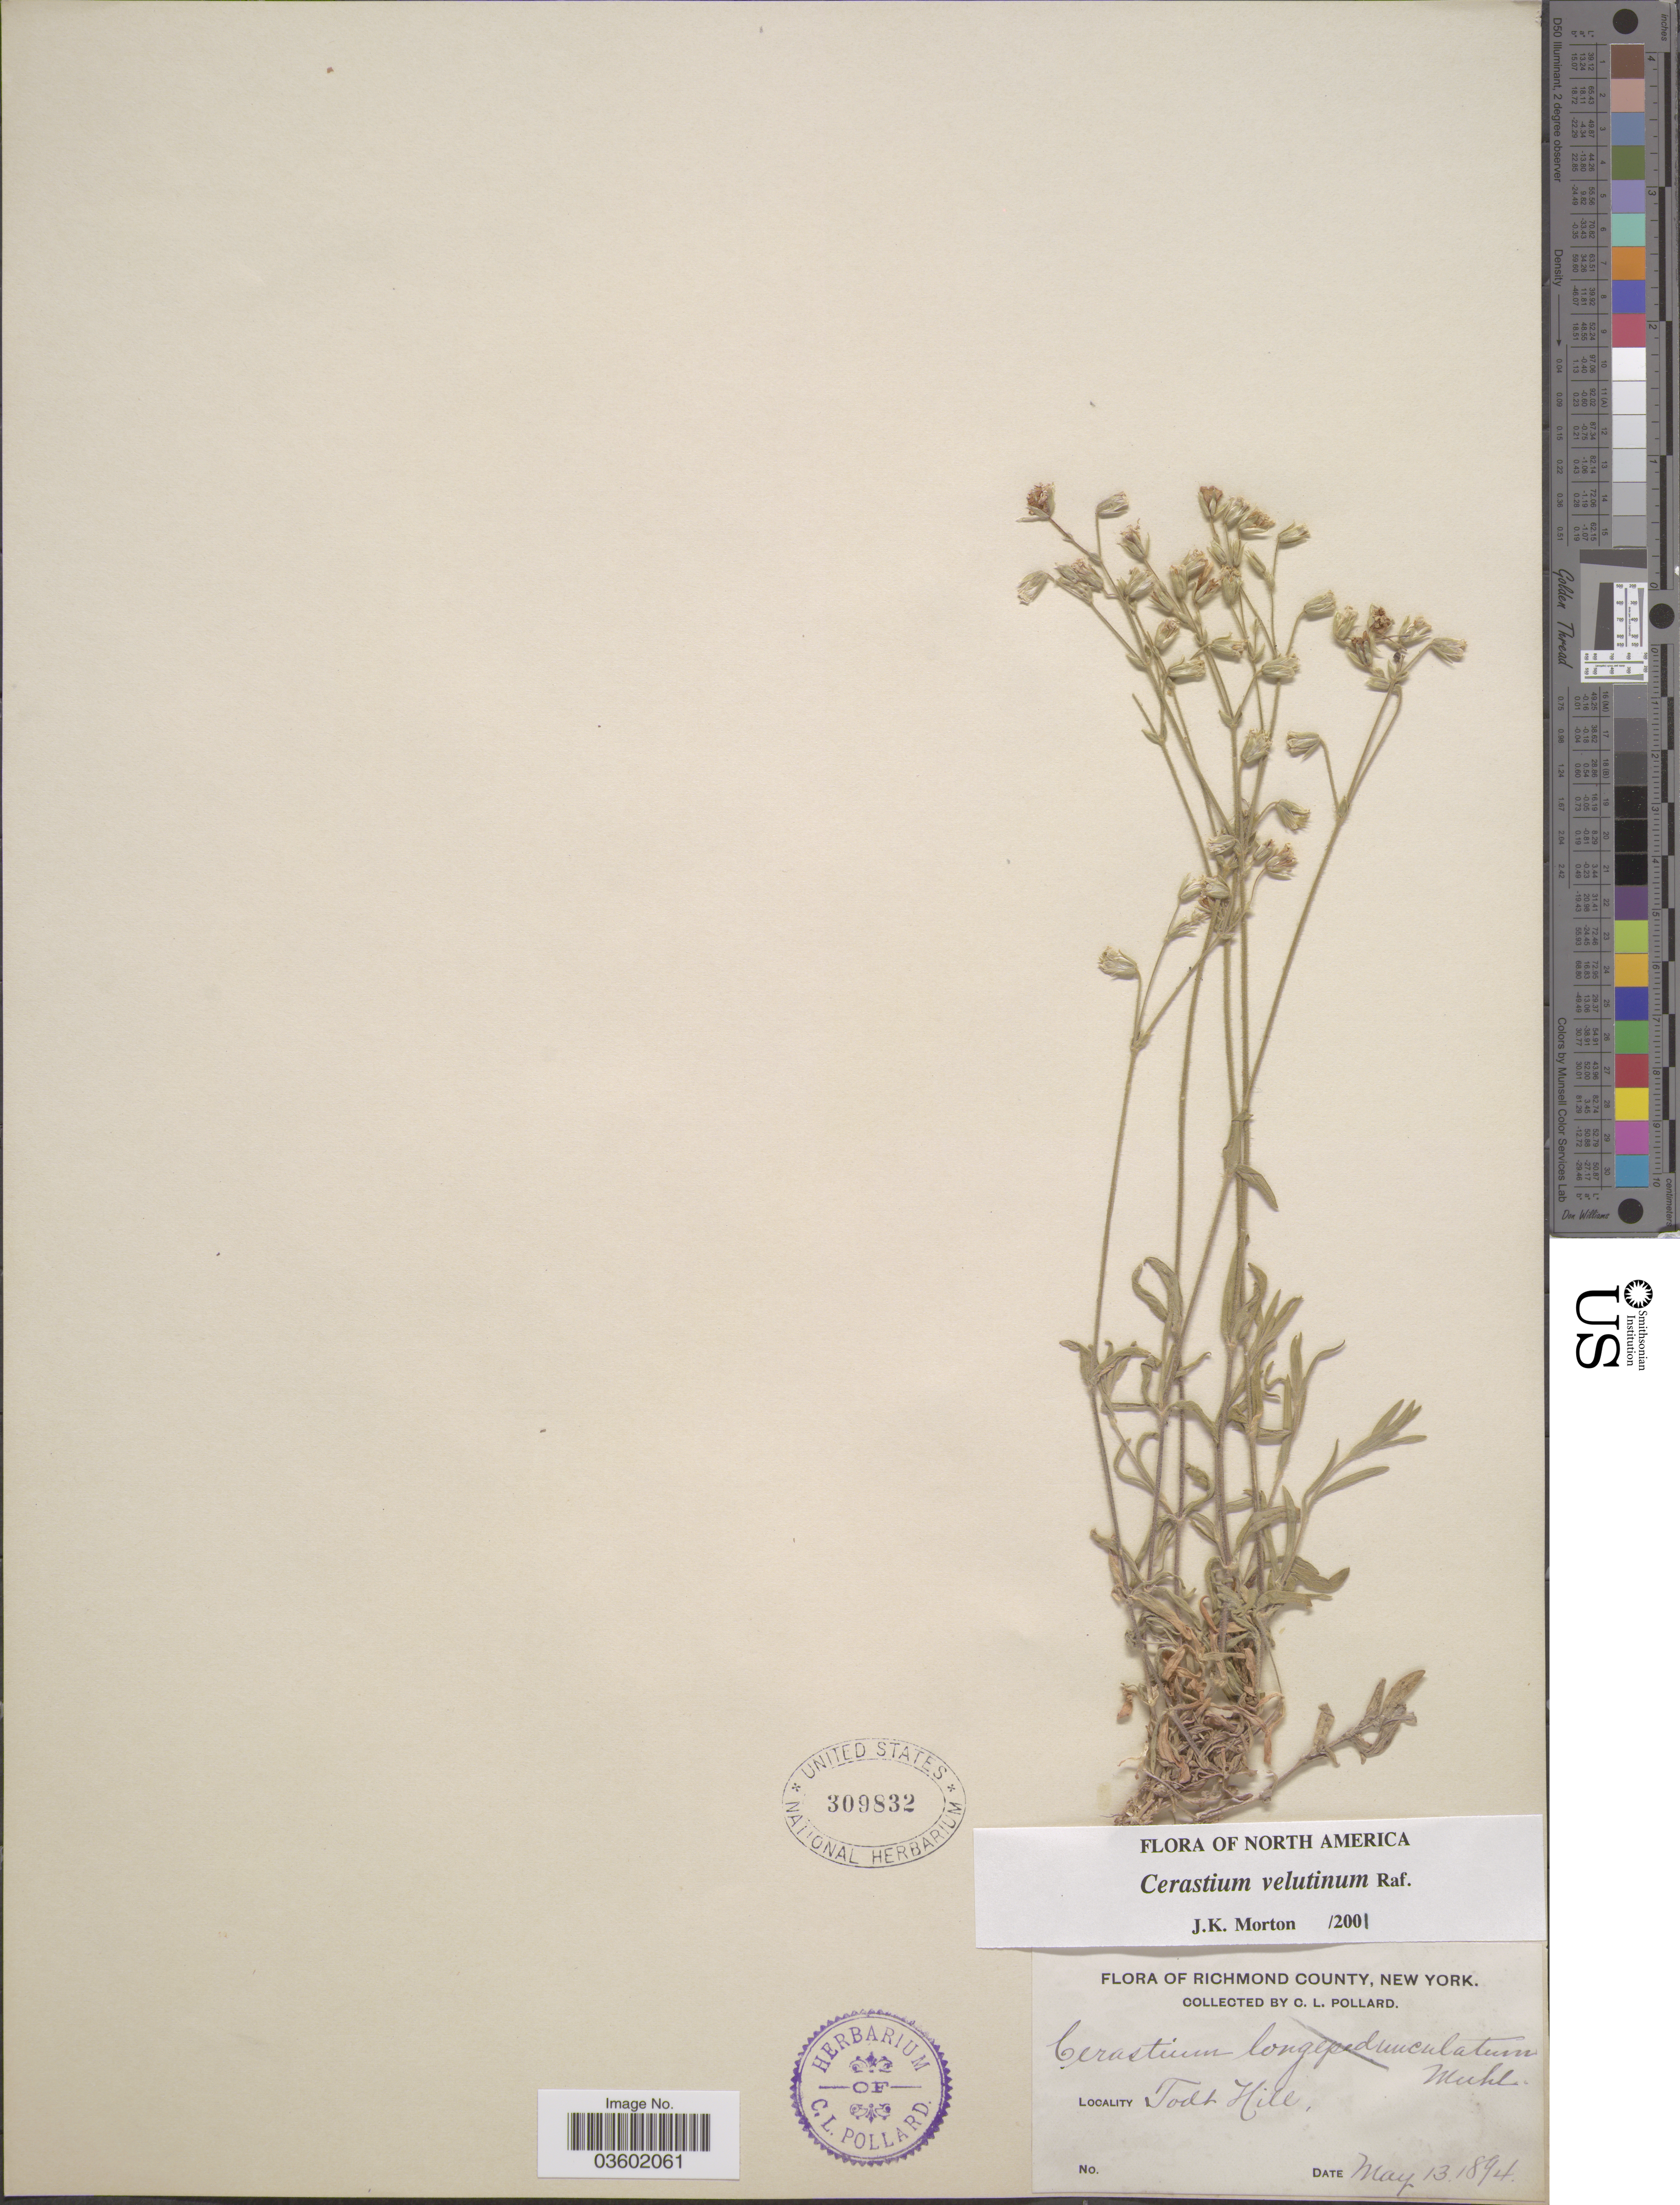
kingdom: Plantae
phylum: Tracheophyta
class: Magnoliopsida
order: Caryophyllales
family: Caryophyllaceae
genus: Cerastium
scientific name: Cerastium velutinum var. velutinum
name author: Raf.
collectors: C. L. Pollard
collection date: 1894-05-13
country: United States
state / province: New York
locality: Richmond County. Todt Hill.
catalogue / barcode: US 309832